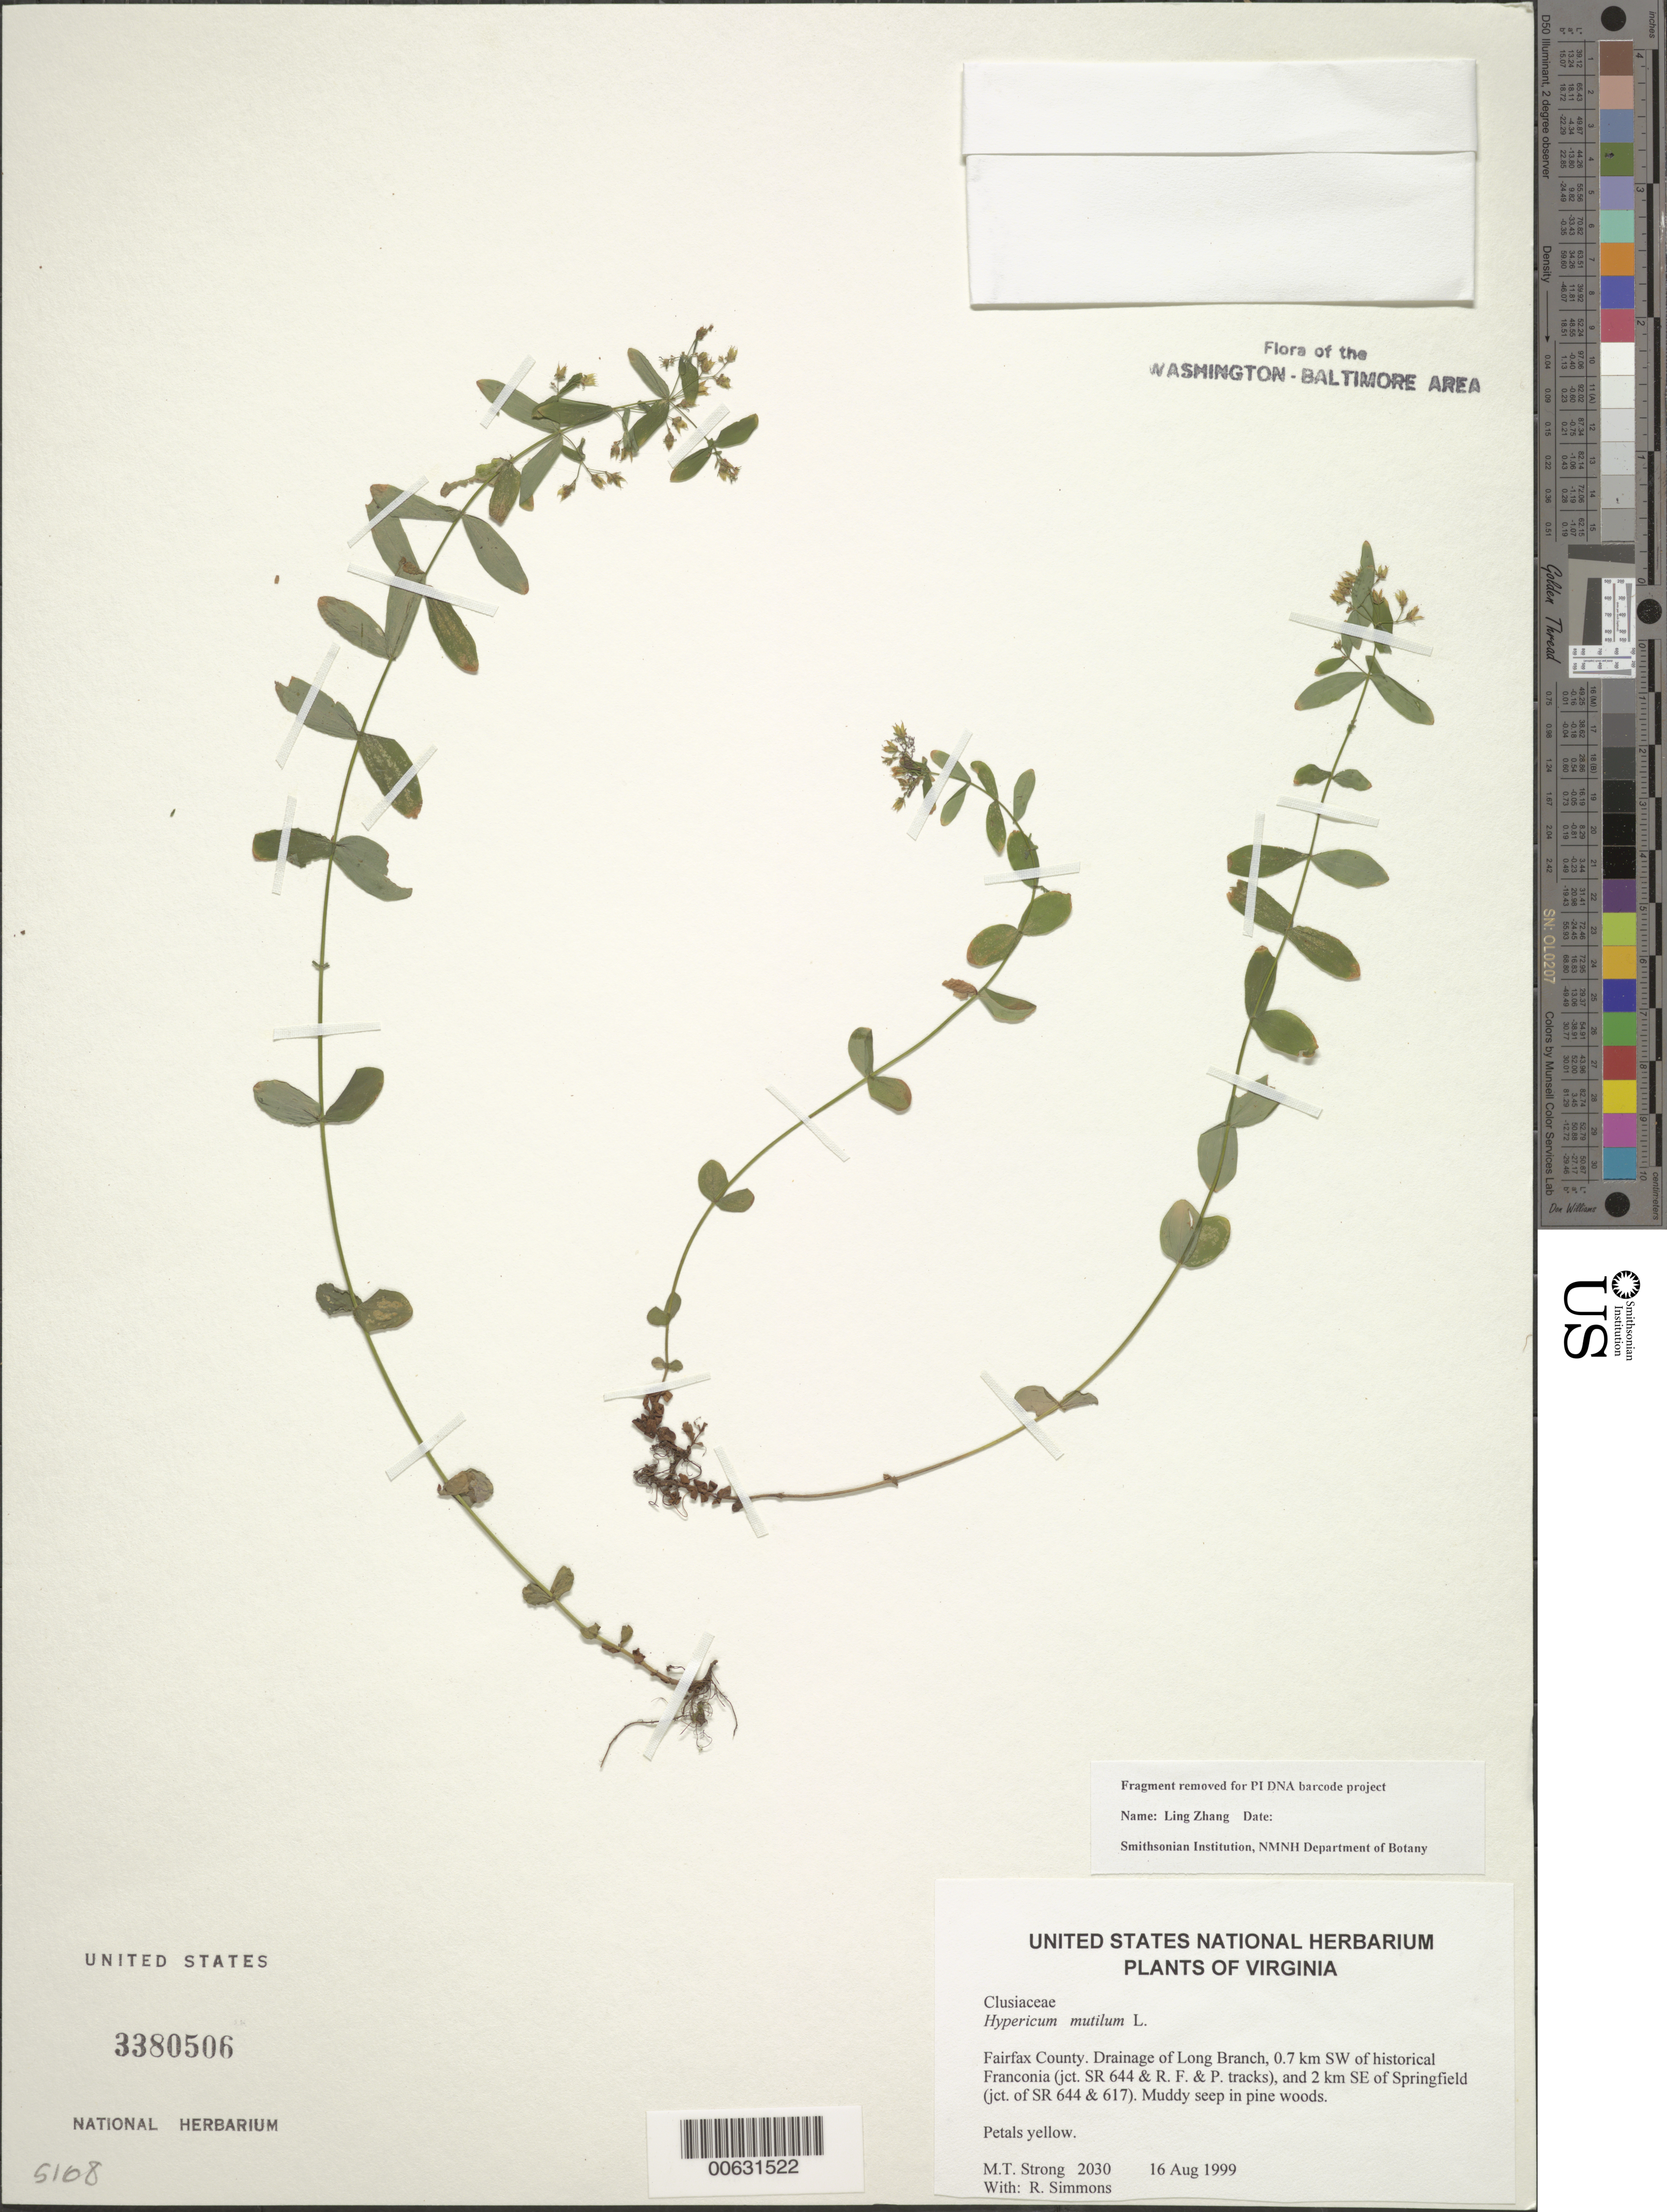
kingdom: Plantae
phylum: Tracheophyta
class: Magnoliopsida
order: Malpighiales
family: Hypericaceae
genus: Hypericum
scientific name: Hypericum mutilum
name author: L.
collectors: M. T. Strong & R. Simmons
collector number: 2030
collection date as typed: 16 Aug 1999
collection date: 1999-08-16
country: United States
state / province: Virginia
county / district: Fairfax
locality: Drainage of Long Branch, 0.7 km SW of historical Franconia (jct. SR 644 & R. F. & P. tracks), and 2 km SE of Springfield (jct. of SR 644 & 617)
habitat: Muddy seep in pine woods.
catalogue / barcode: US 3380506